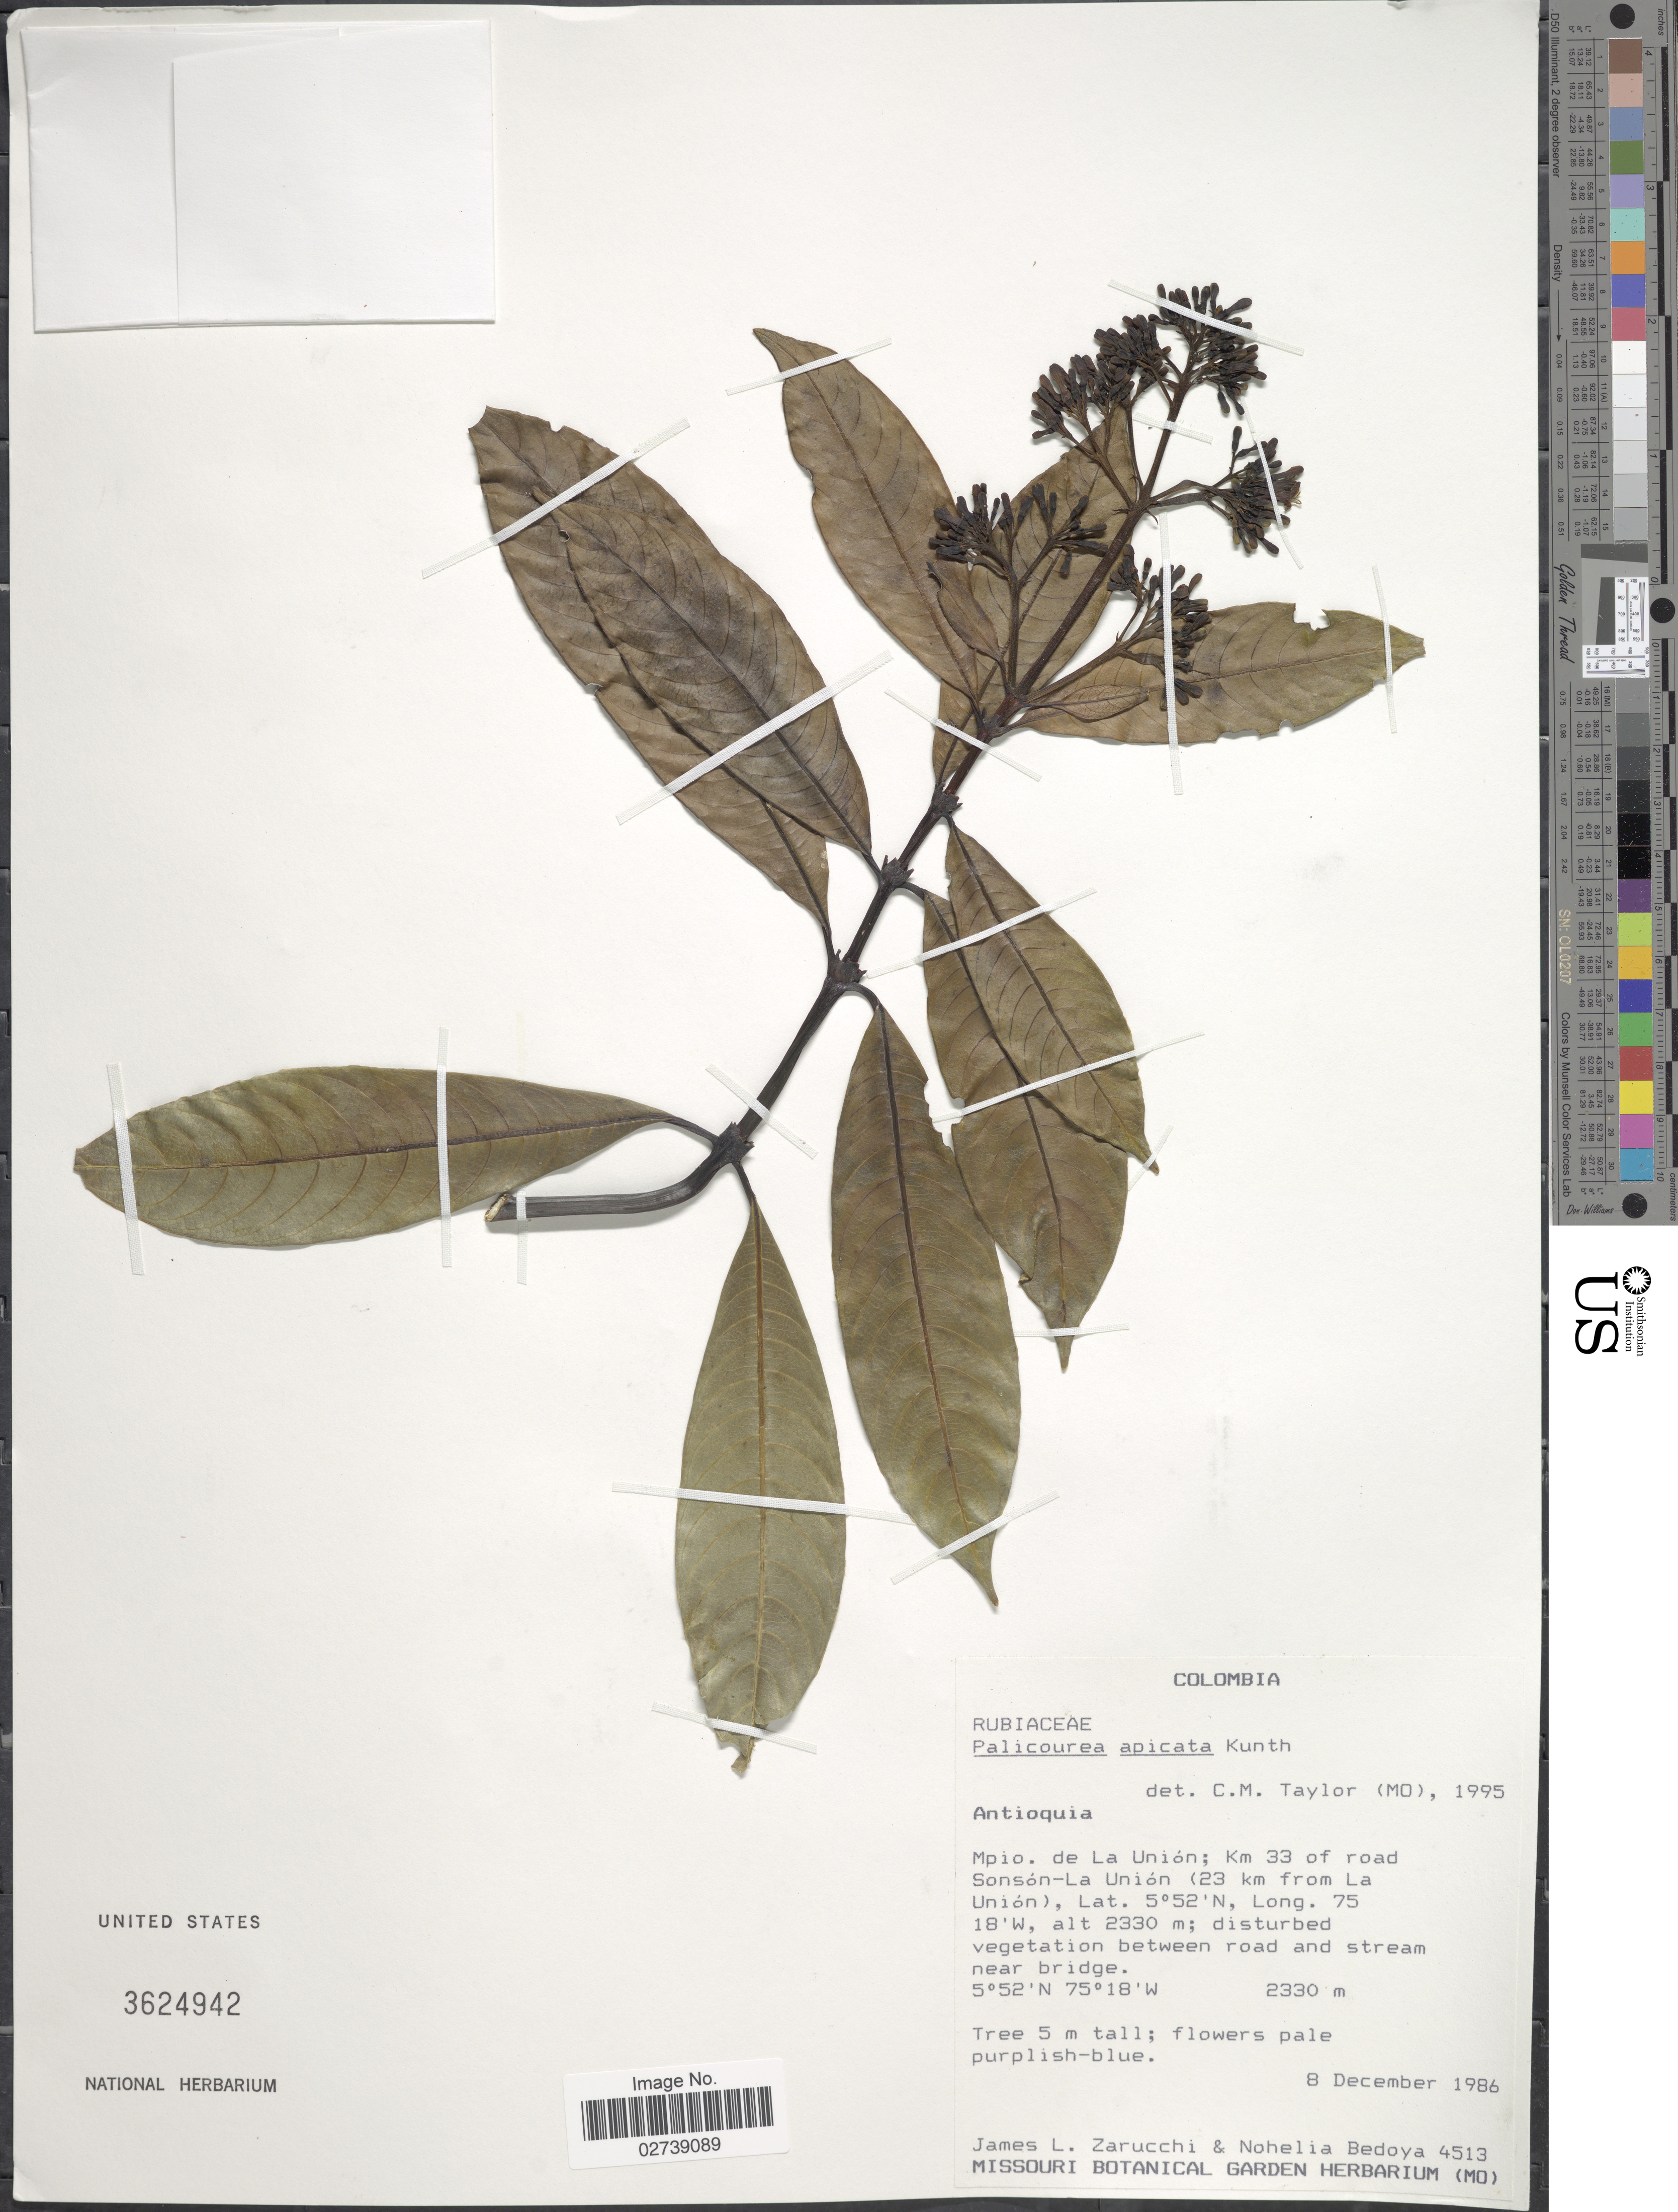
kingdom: Plantae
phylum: Tracheophyta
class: Magnoliopsida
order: Gentianales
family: Rubiaceae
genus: Palicourea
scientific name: Palicourea apicata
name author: Kunth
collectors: J. L. Zarucchi & N. Bedoya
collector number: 4513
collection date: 1986-12-08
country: Colombia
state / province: Antioquia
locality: Mpio. de La Union; Km 33 of road Sonson-La Union (23 km from La Union).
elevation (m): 2330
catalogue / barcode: US 3624942